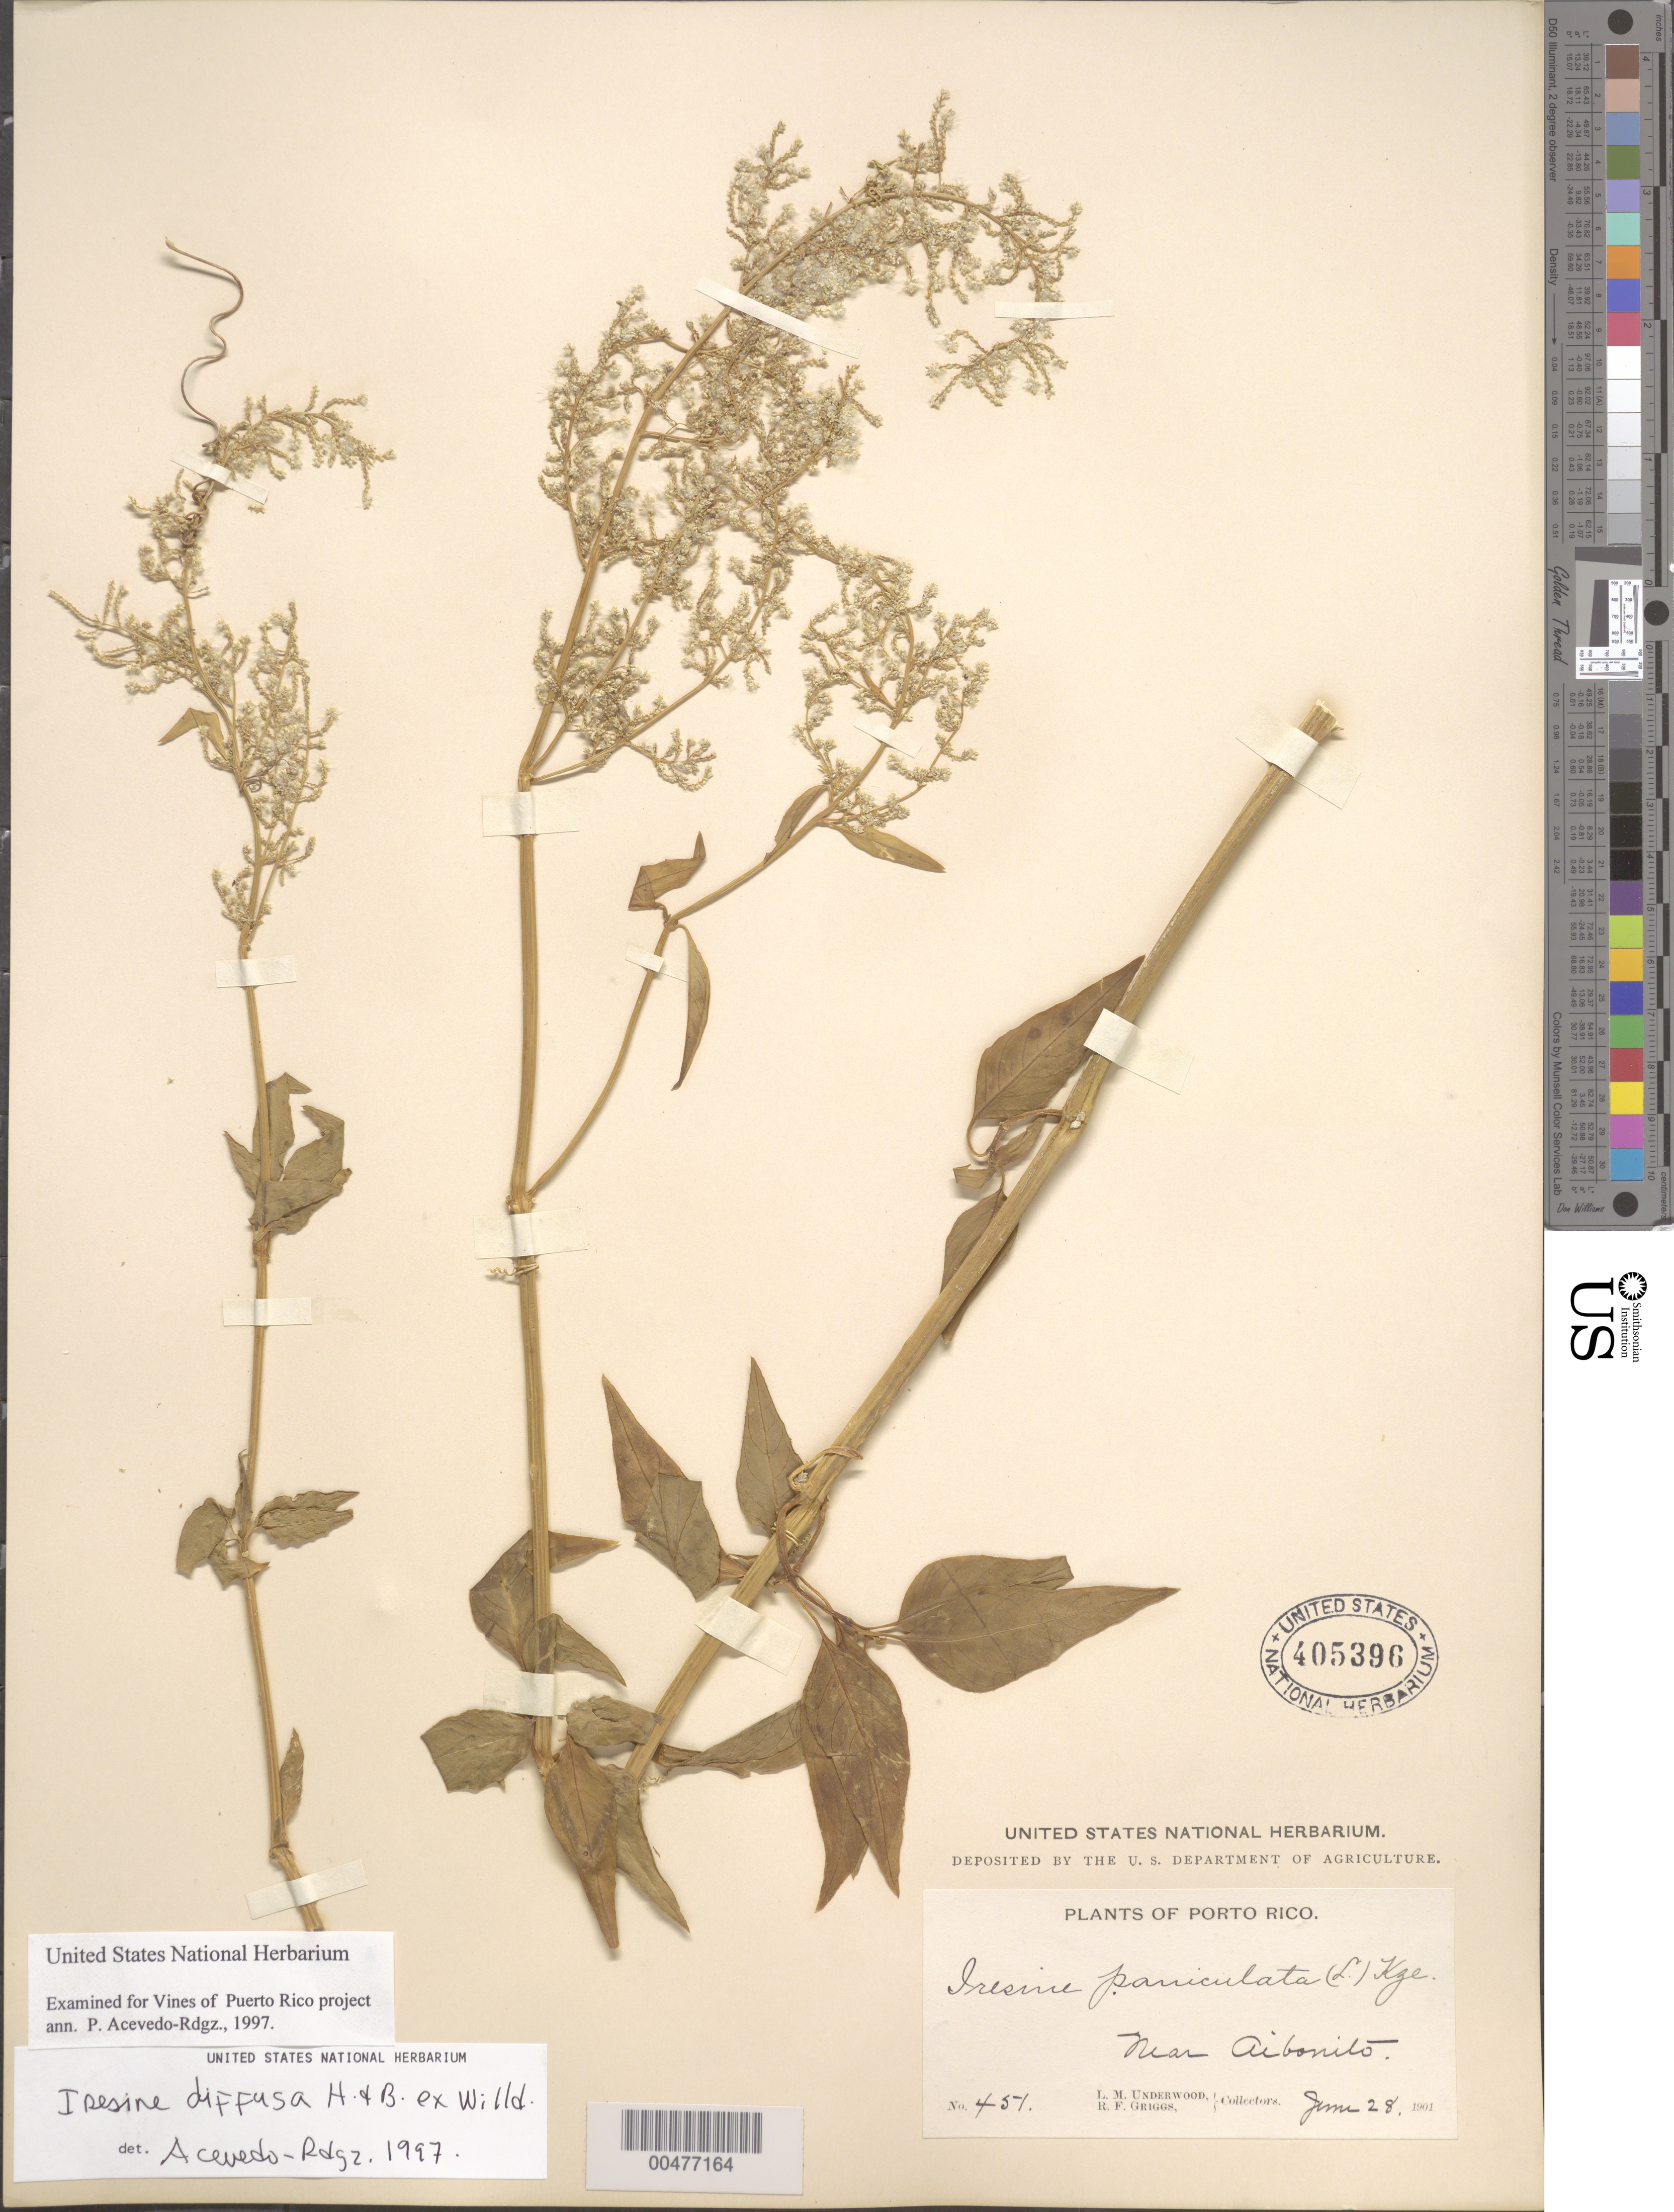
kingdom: Plantae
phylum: Tracheophyta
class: Magnoliopsida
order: Caryophyllales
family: Amaranthaceae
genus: Iresine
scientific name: Iresine diffusa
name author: Humb. & Bonpl. ex Willd.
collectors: L. M. Underwood & R. F. Griggs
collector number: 457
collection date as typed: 28 Jun 1901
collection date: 1901-06-28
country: Puerto Rico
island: Greater Antilles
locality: near Aibonito.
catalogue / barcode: US 405396